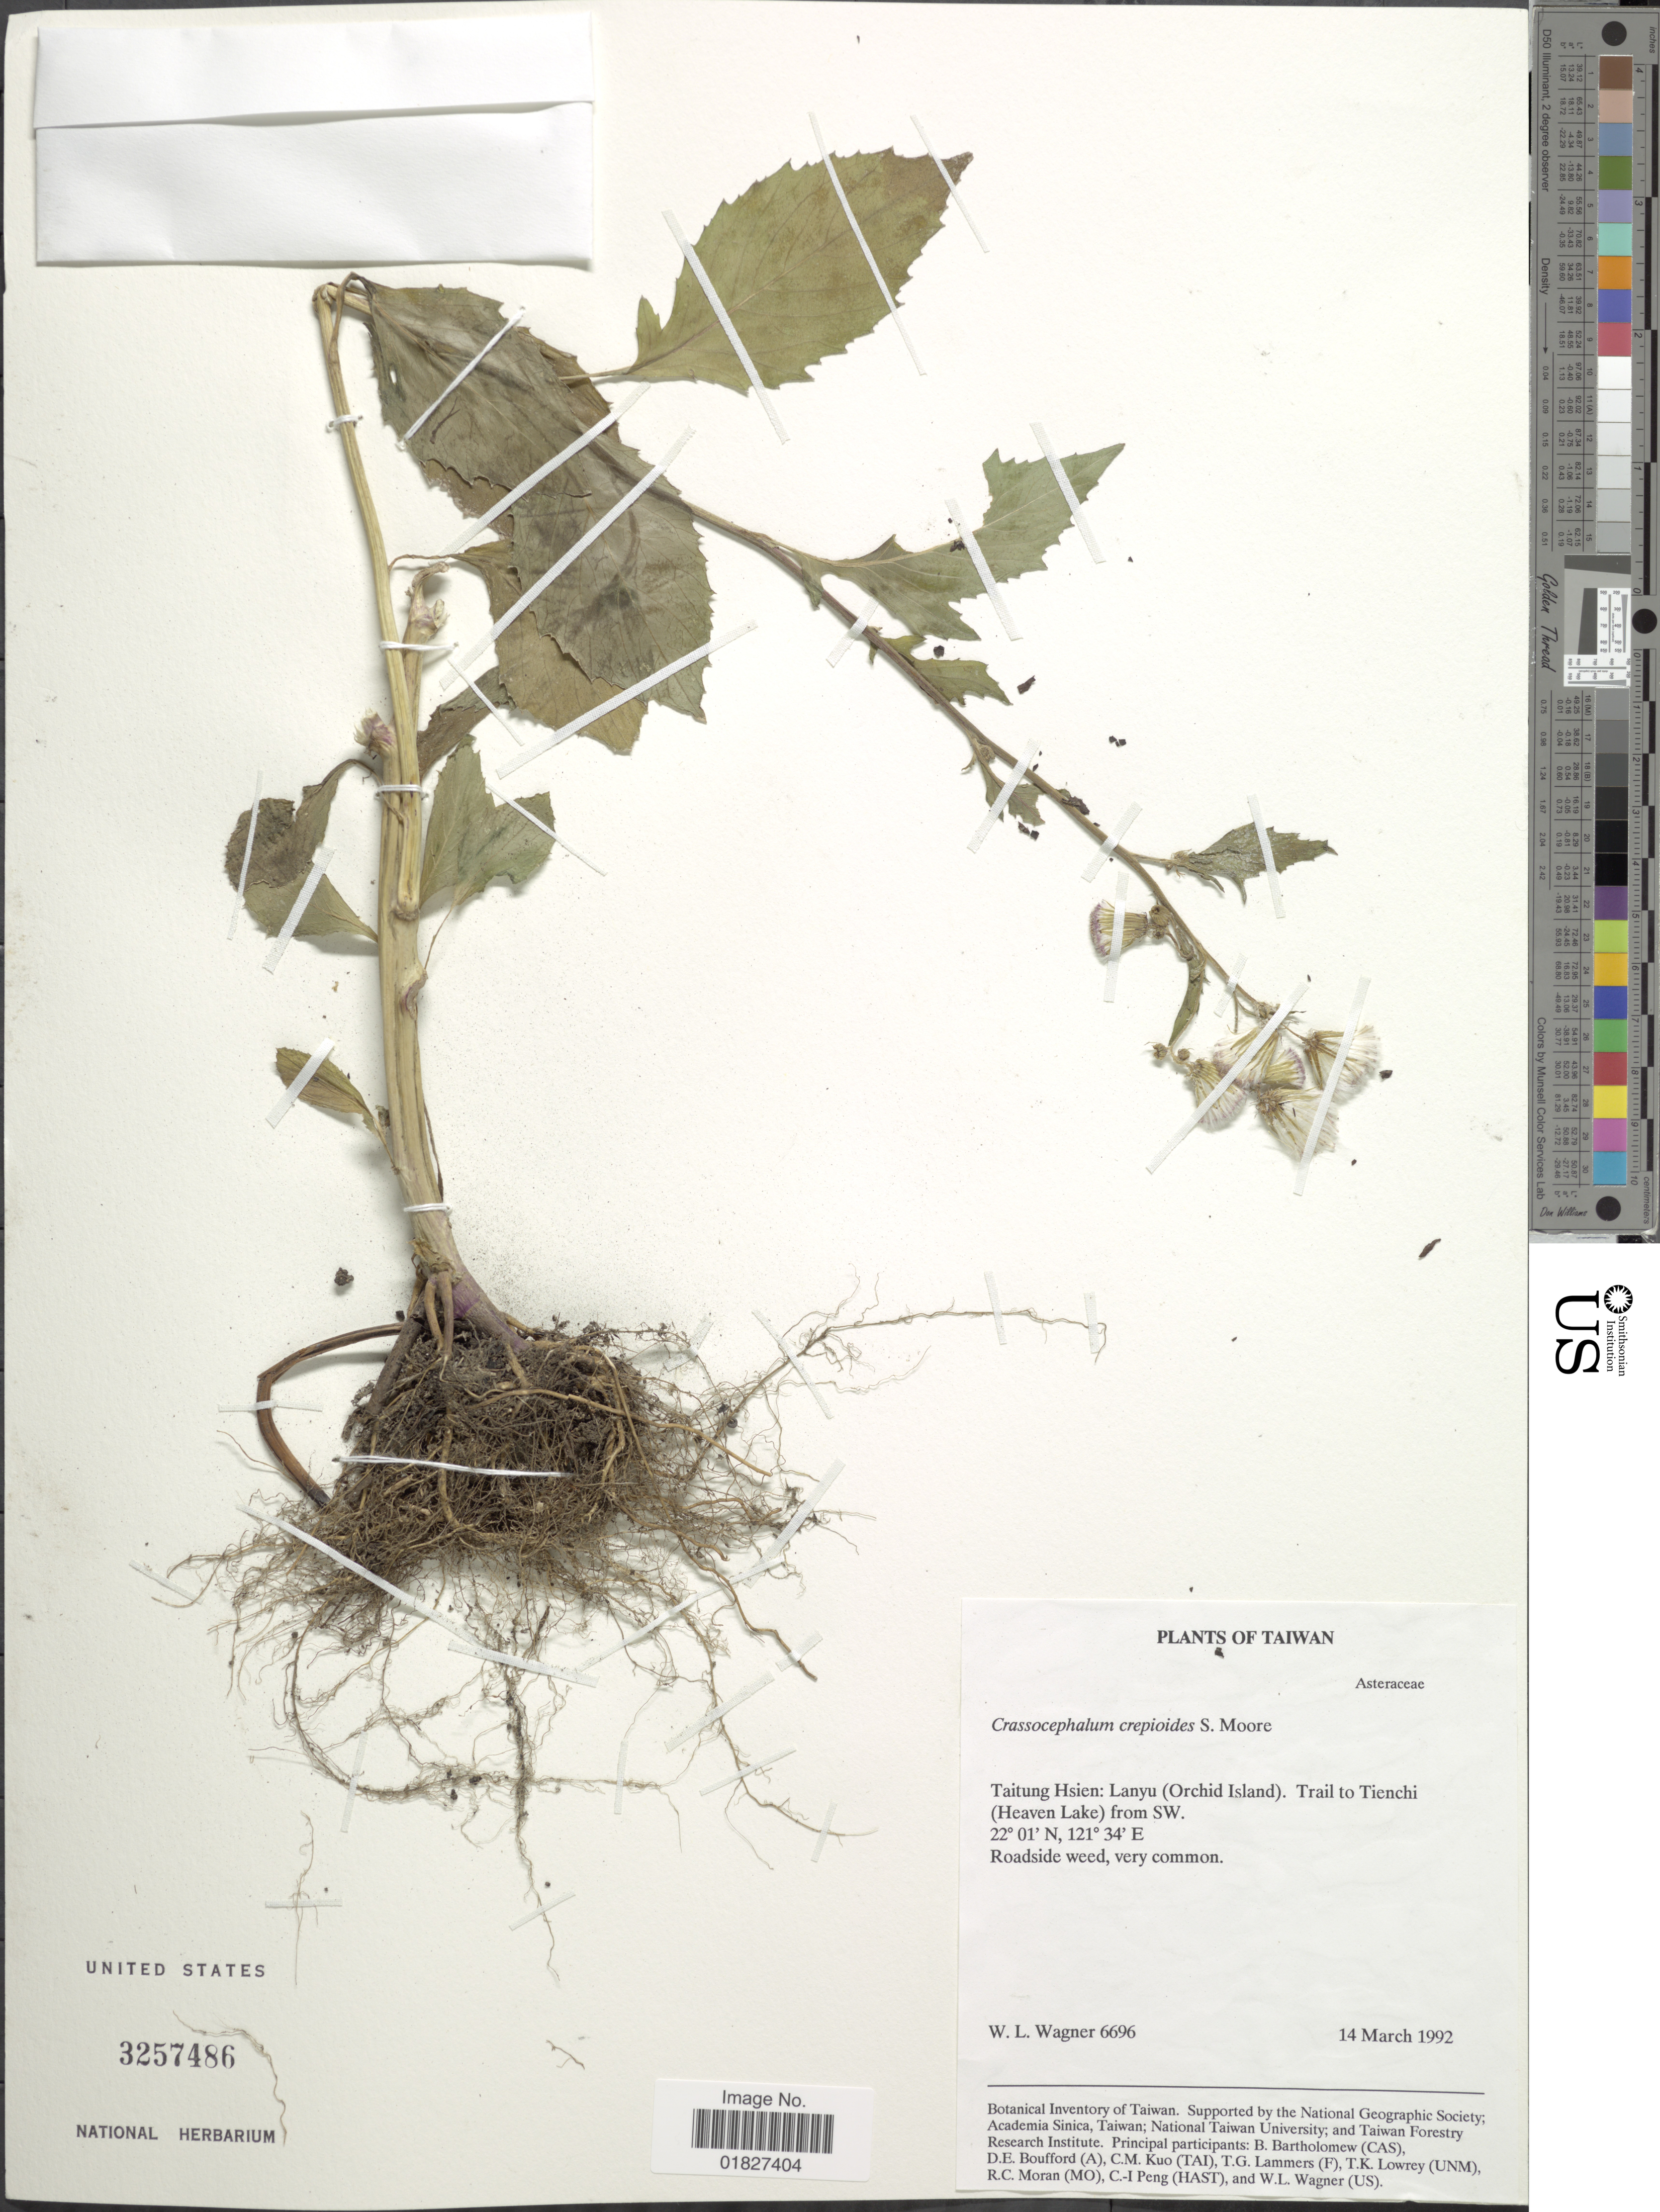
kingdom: Plantae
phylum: Tracheophyta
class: Magnoliopsida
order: Asterales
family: Asteraceae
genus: Crassocephalum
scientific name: Crassocephalum crepidioides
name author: (Benth.) S. Moore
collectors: W. L. Wagner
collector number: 6696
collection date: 1992-03-14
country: Taiwan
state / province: Taitung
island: Lanyu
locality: Taitung Hsien, Lanyu (Orchid Island), trail to Tienchi (Heaven Lake) from SW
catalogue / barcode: US 3257486